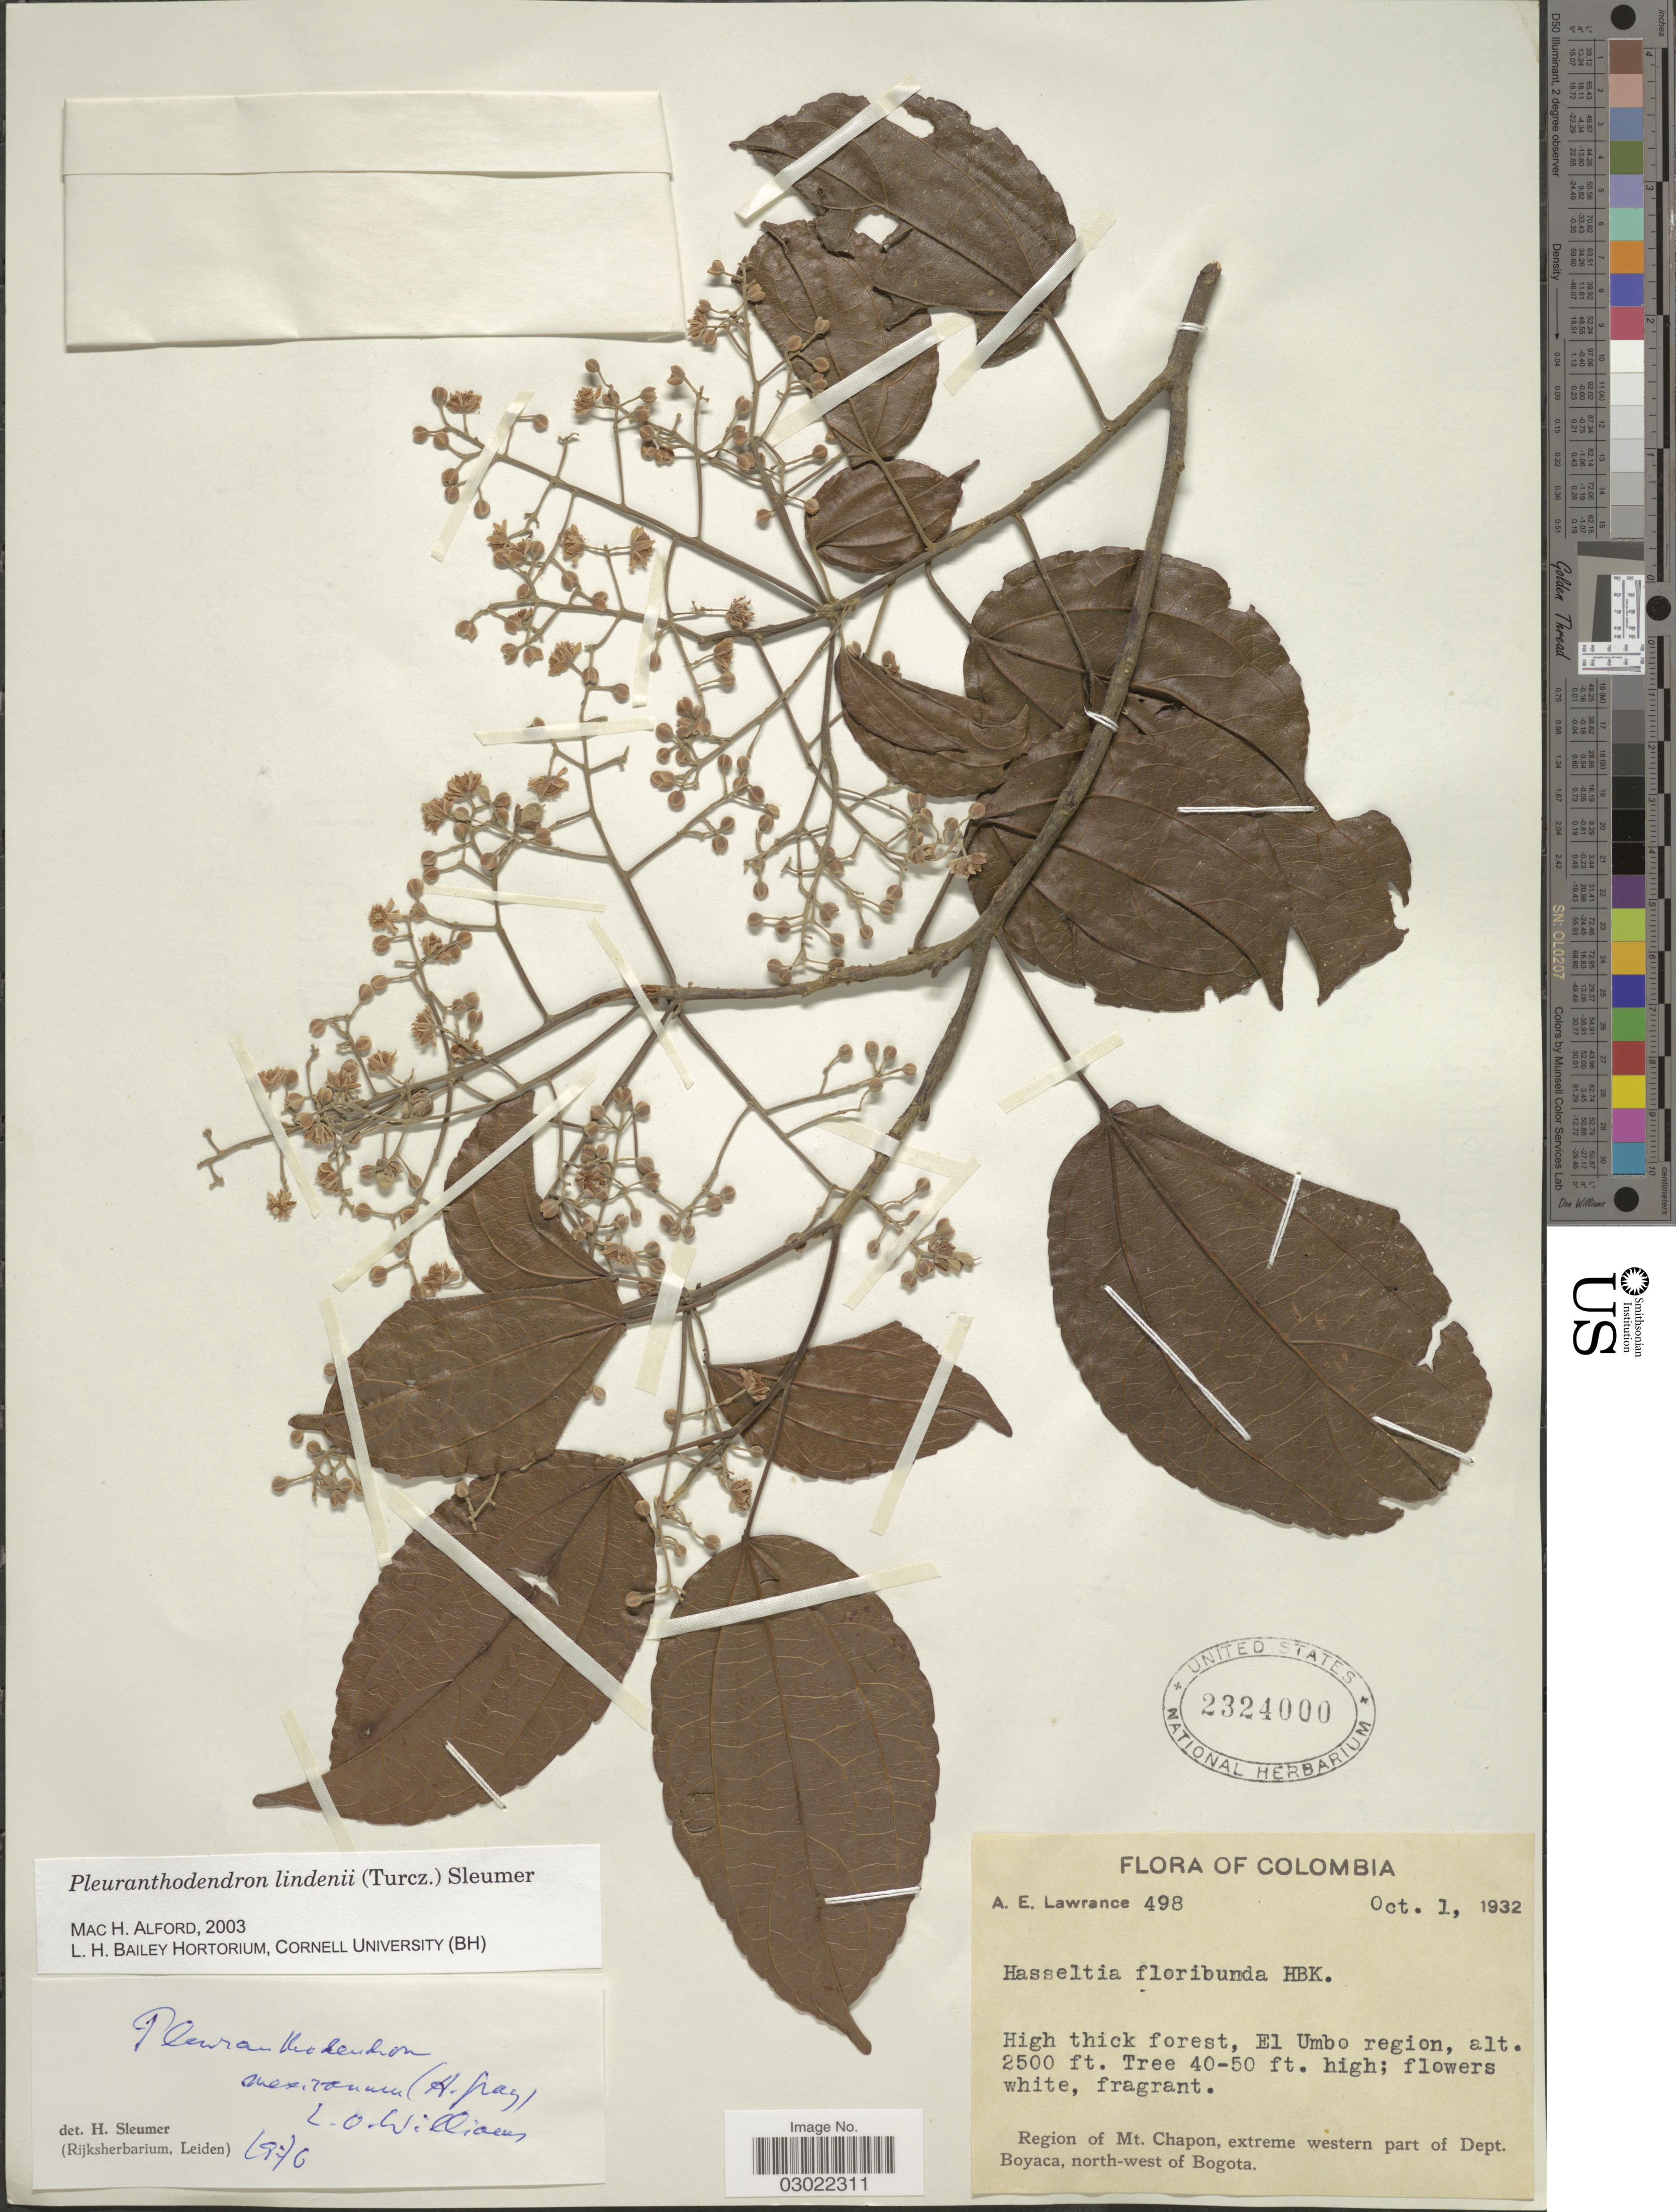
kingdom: Plantae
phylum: Tracheophyta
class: Magnoliopsida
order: Malpighiales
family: Salicaceae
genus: Pleuranthodendron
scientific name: Pleuranthodendron lindenii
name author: (Turcz.) Sleumer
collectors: A. Lawrance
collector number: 498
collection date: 1932-10-01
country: Colombia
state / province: Boyacá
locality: High thick forest, El Umbo region. Region of Mt. Chapon, extreme western part of Dept. Boyaca, north-west of Bogota.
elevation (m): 762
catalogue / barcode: US 2324000